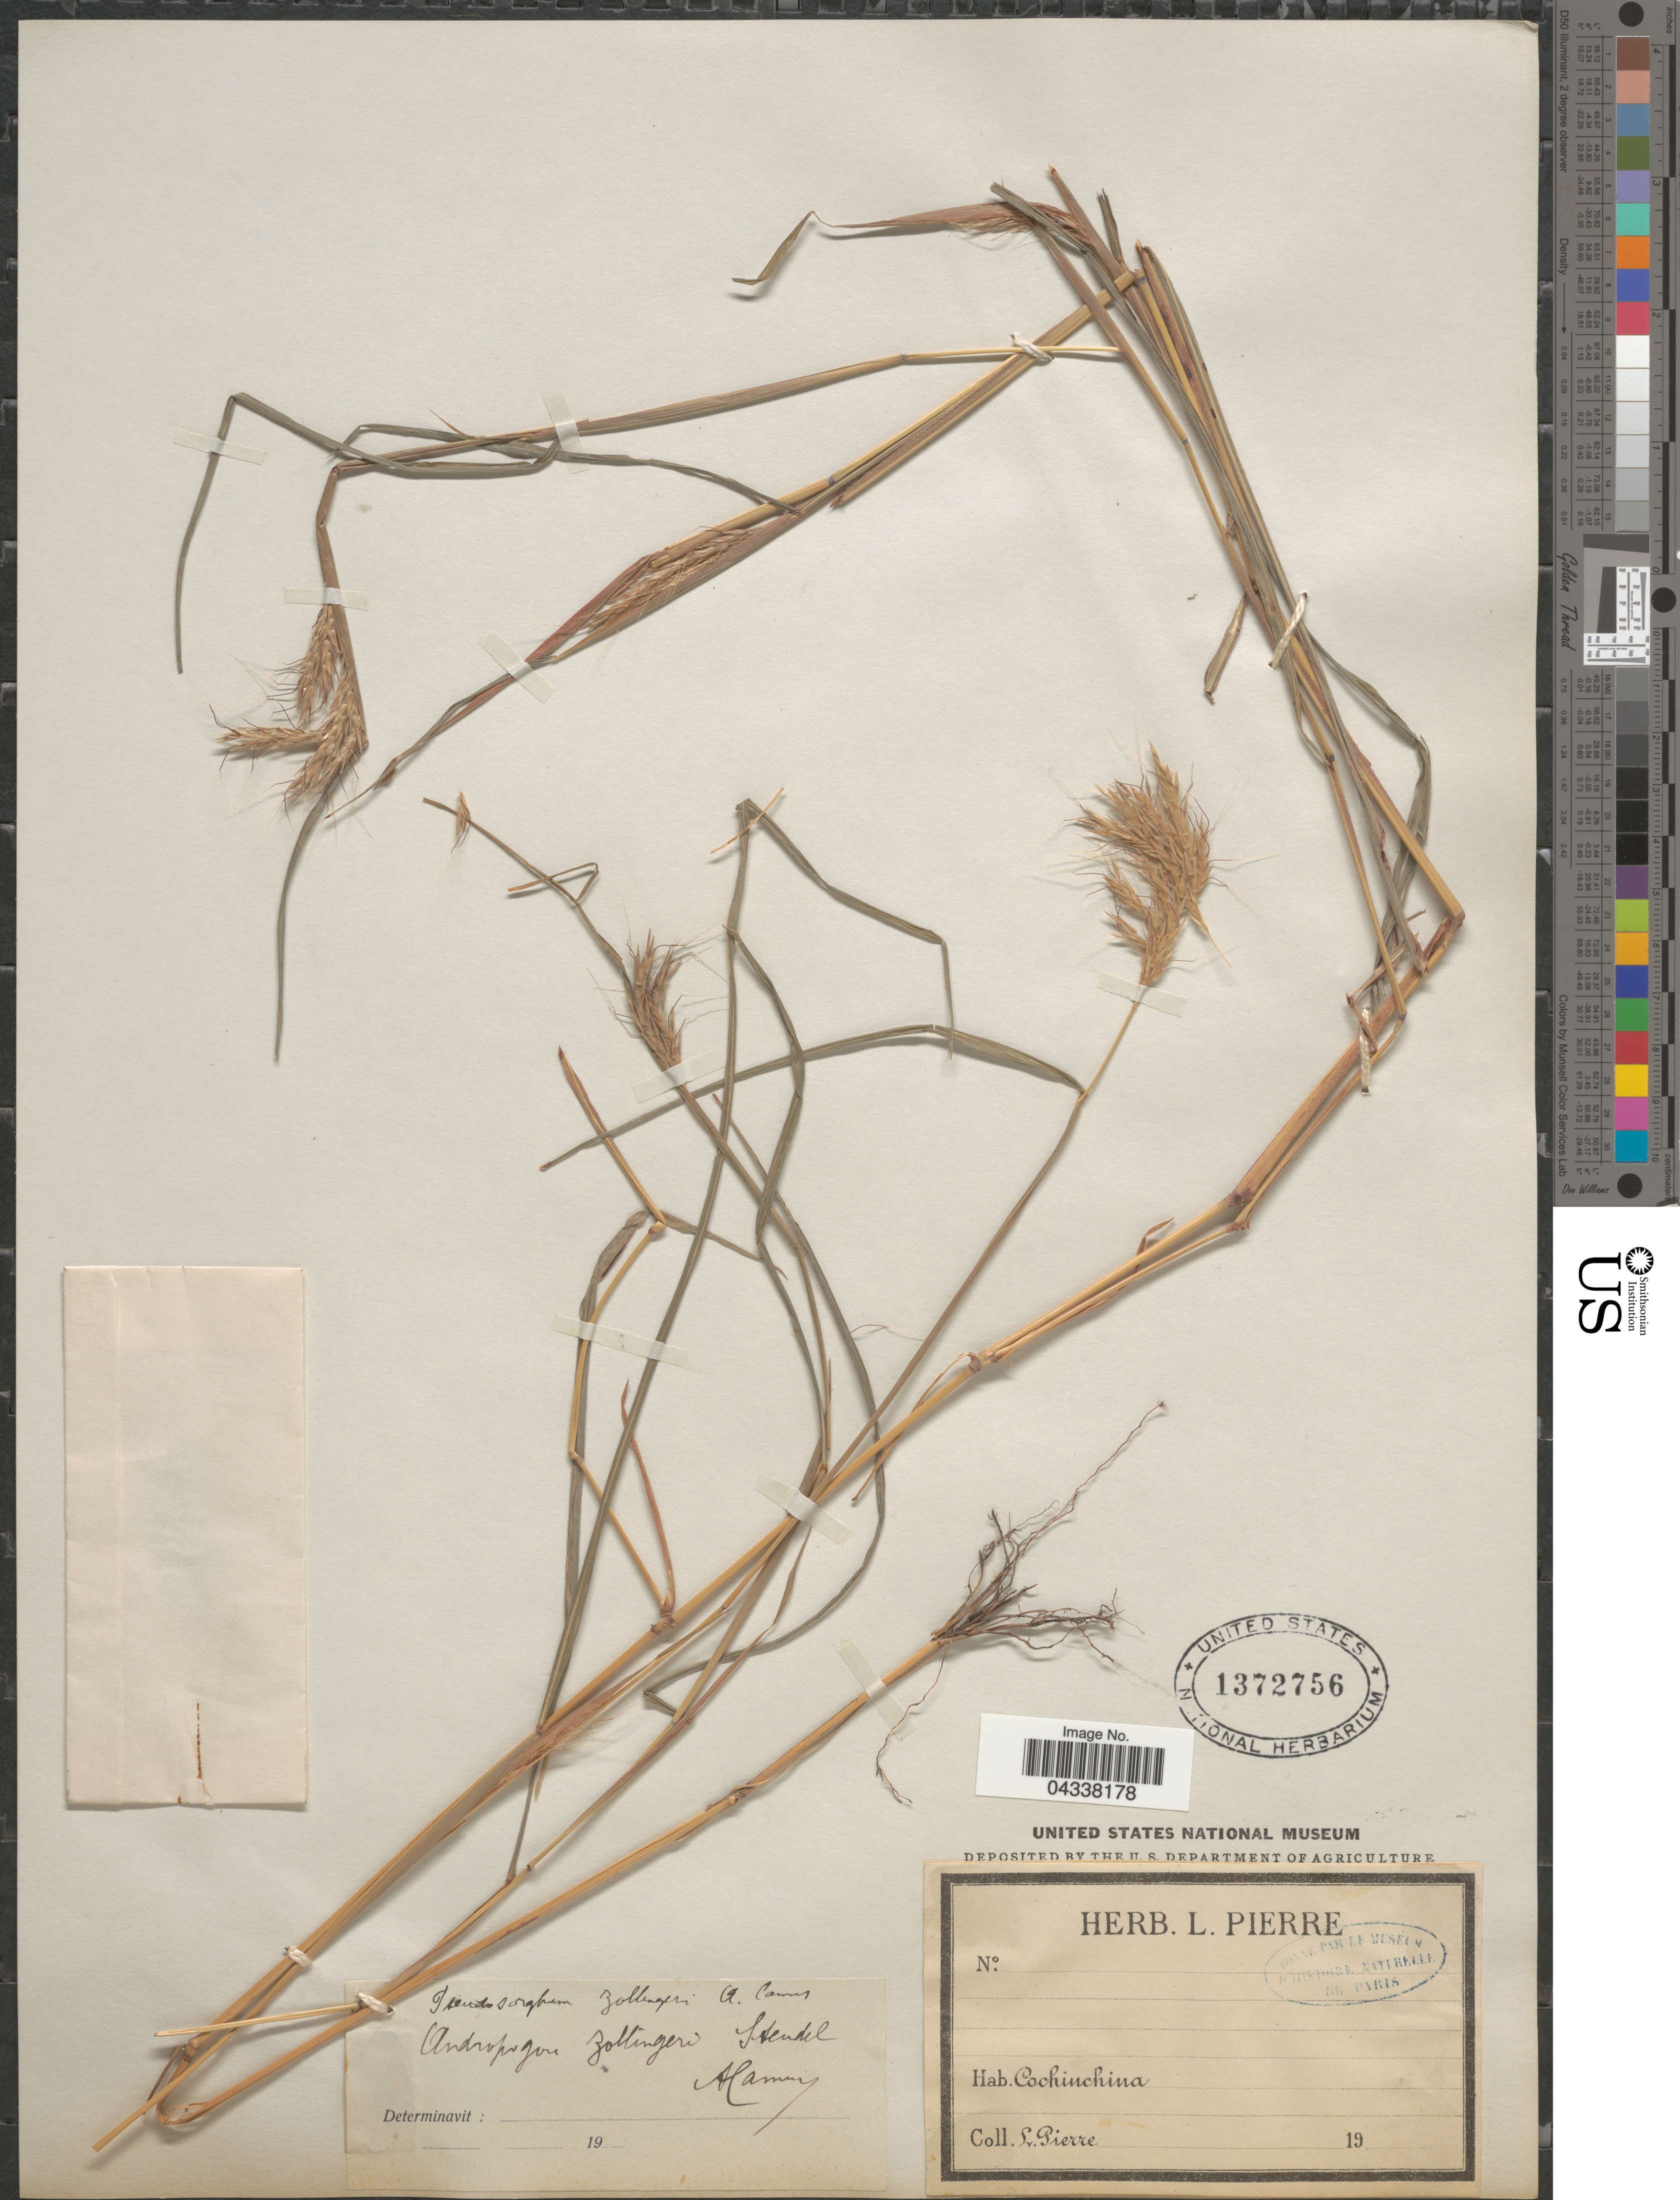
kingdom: Plantae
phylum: Tracheophyta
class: Liliopsida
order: Poales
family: Poaceae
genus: Pseudosorghum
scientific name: Pseudosorghum zollingeri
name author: (Steud.) A. Camus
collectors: L. Pierre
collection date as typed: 19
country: Vietnam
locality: Cochinchina.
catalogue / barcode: US 1372756